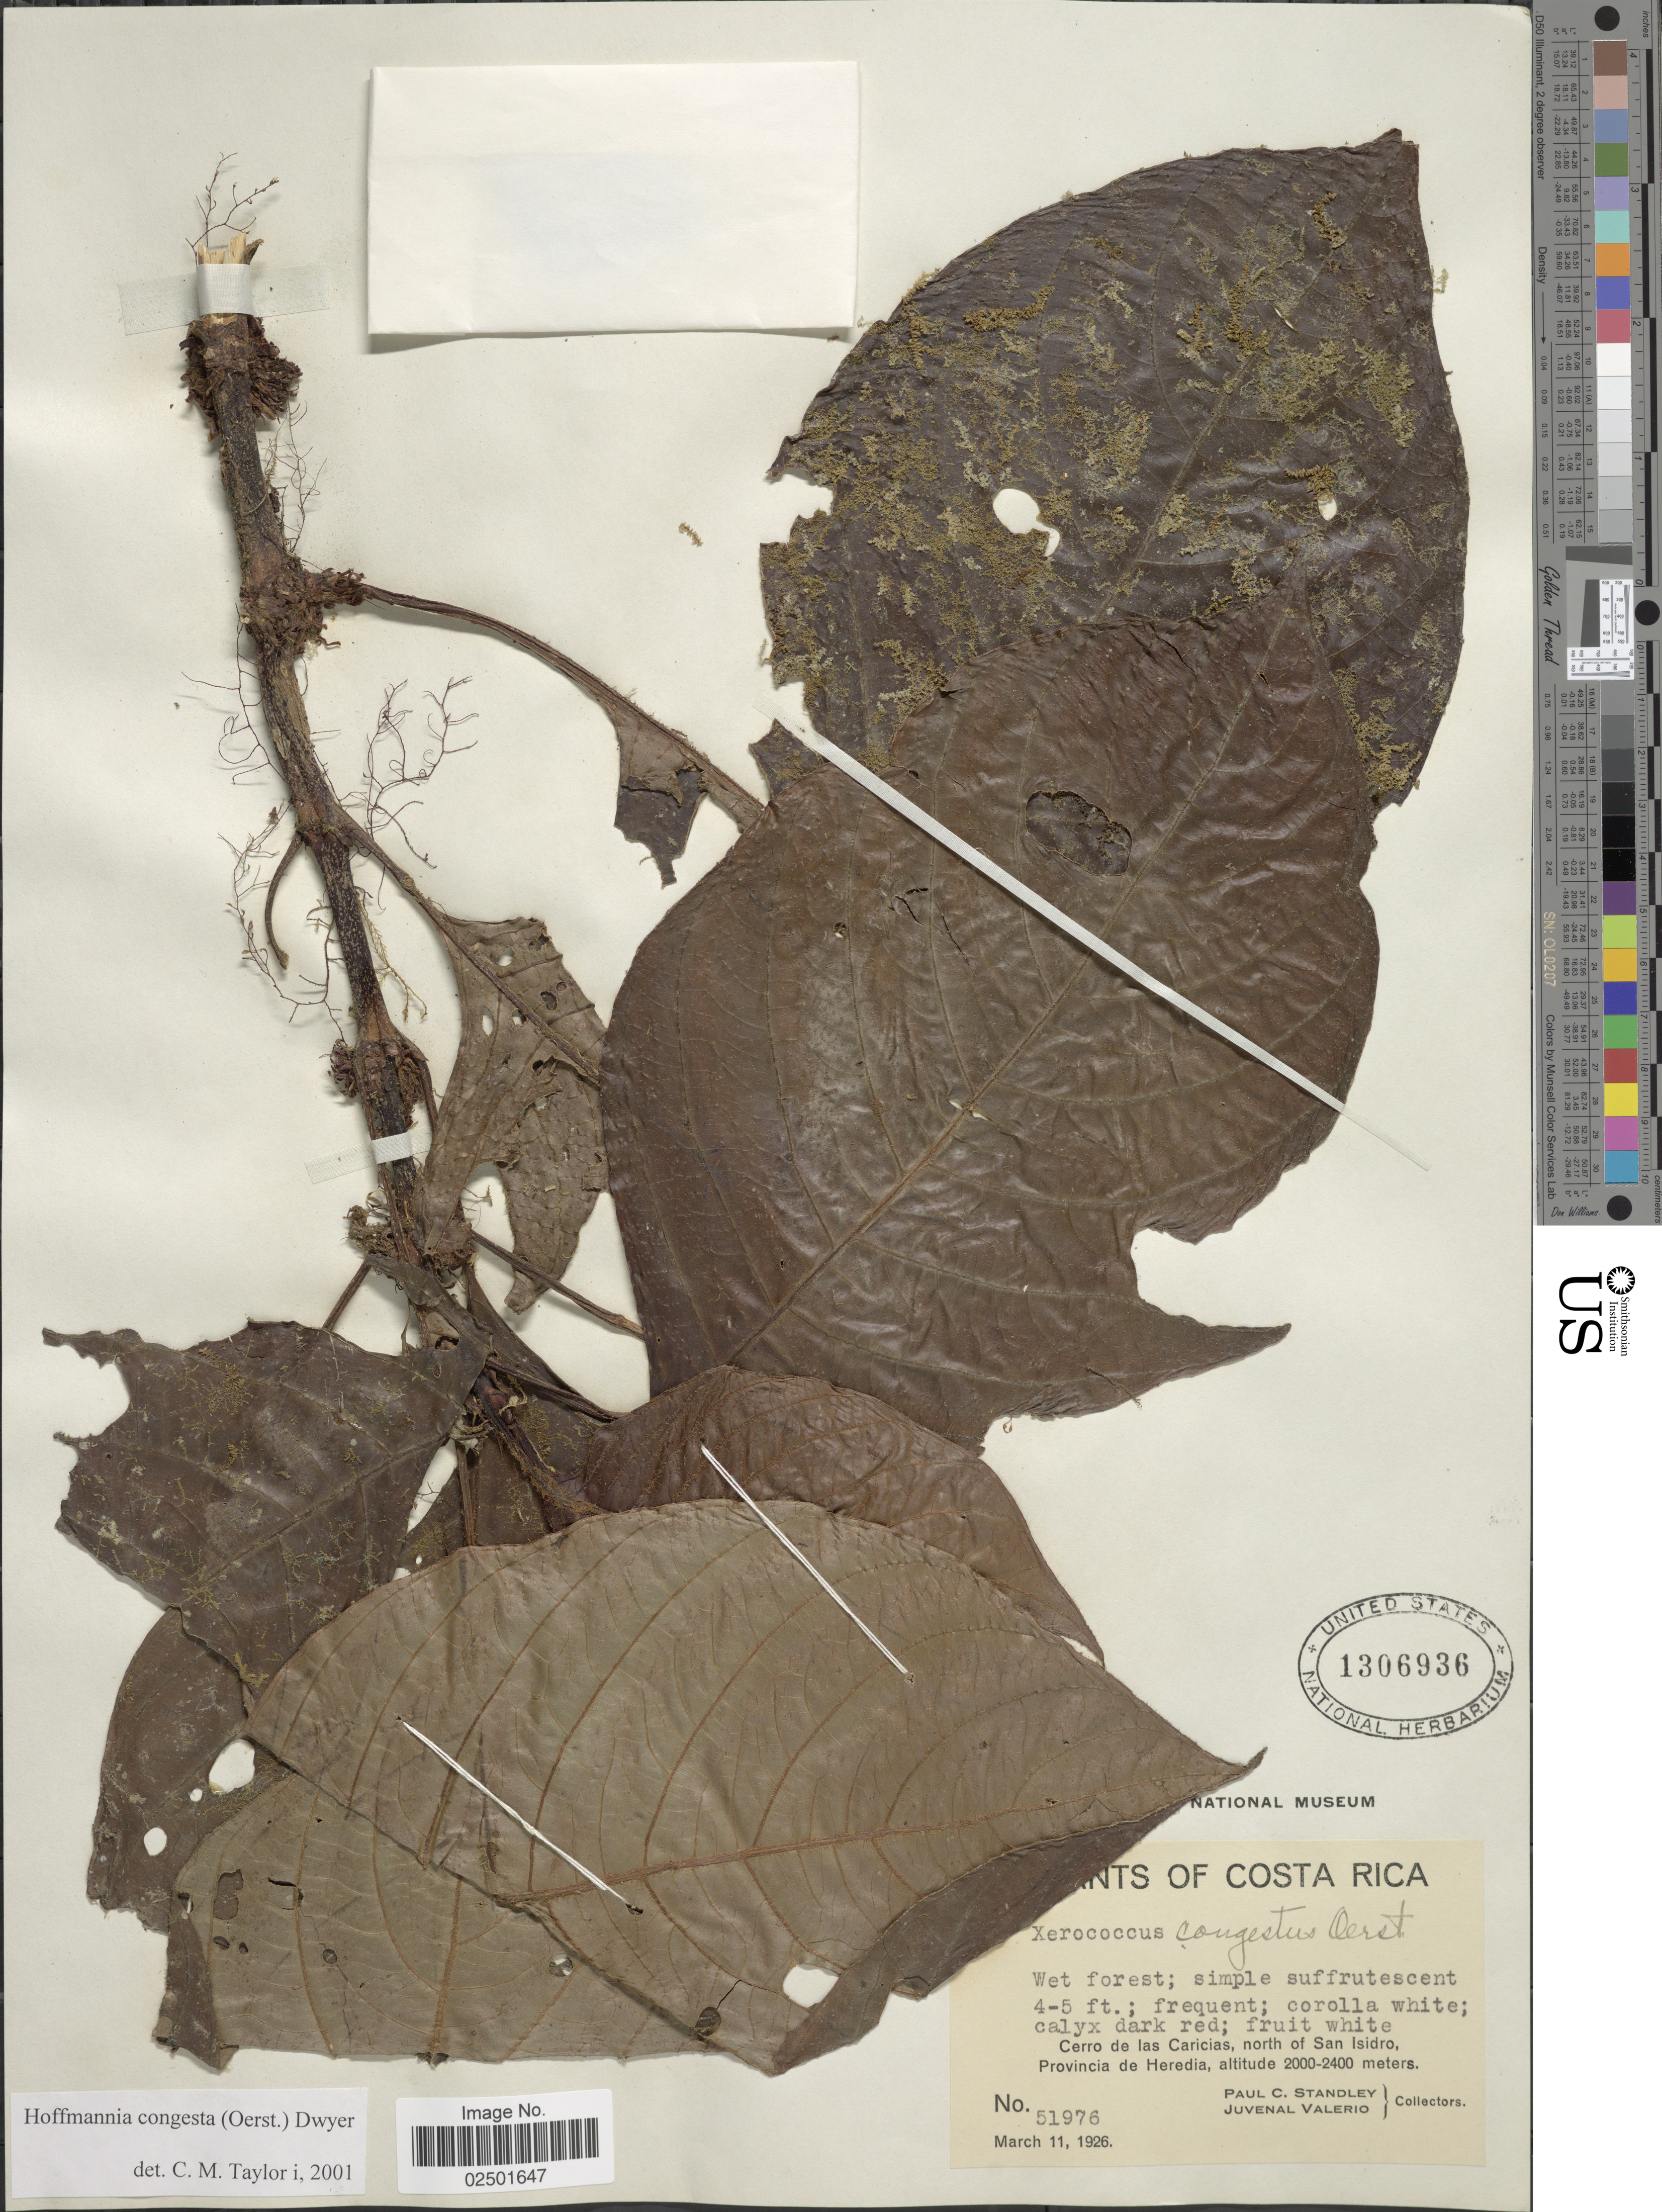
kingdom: Plantae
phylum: Tracheophyta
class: Magnoliopsida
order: Gentianales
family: Rubiaceae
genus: Hoffmannia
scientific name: Hoffmannia congesta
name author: (Oerst.) Dwyer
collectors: P. C. Standley & J. Valerio R.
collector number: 51976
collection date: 1926-03-11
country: Costa Rica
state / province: Heredia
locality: Cerro de las Caricias, north of San Isidro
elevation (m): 2000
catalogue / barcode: US 1306936